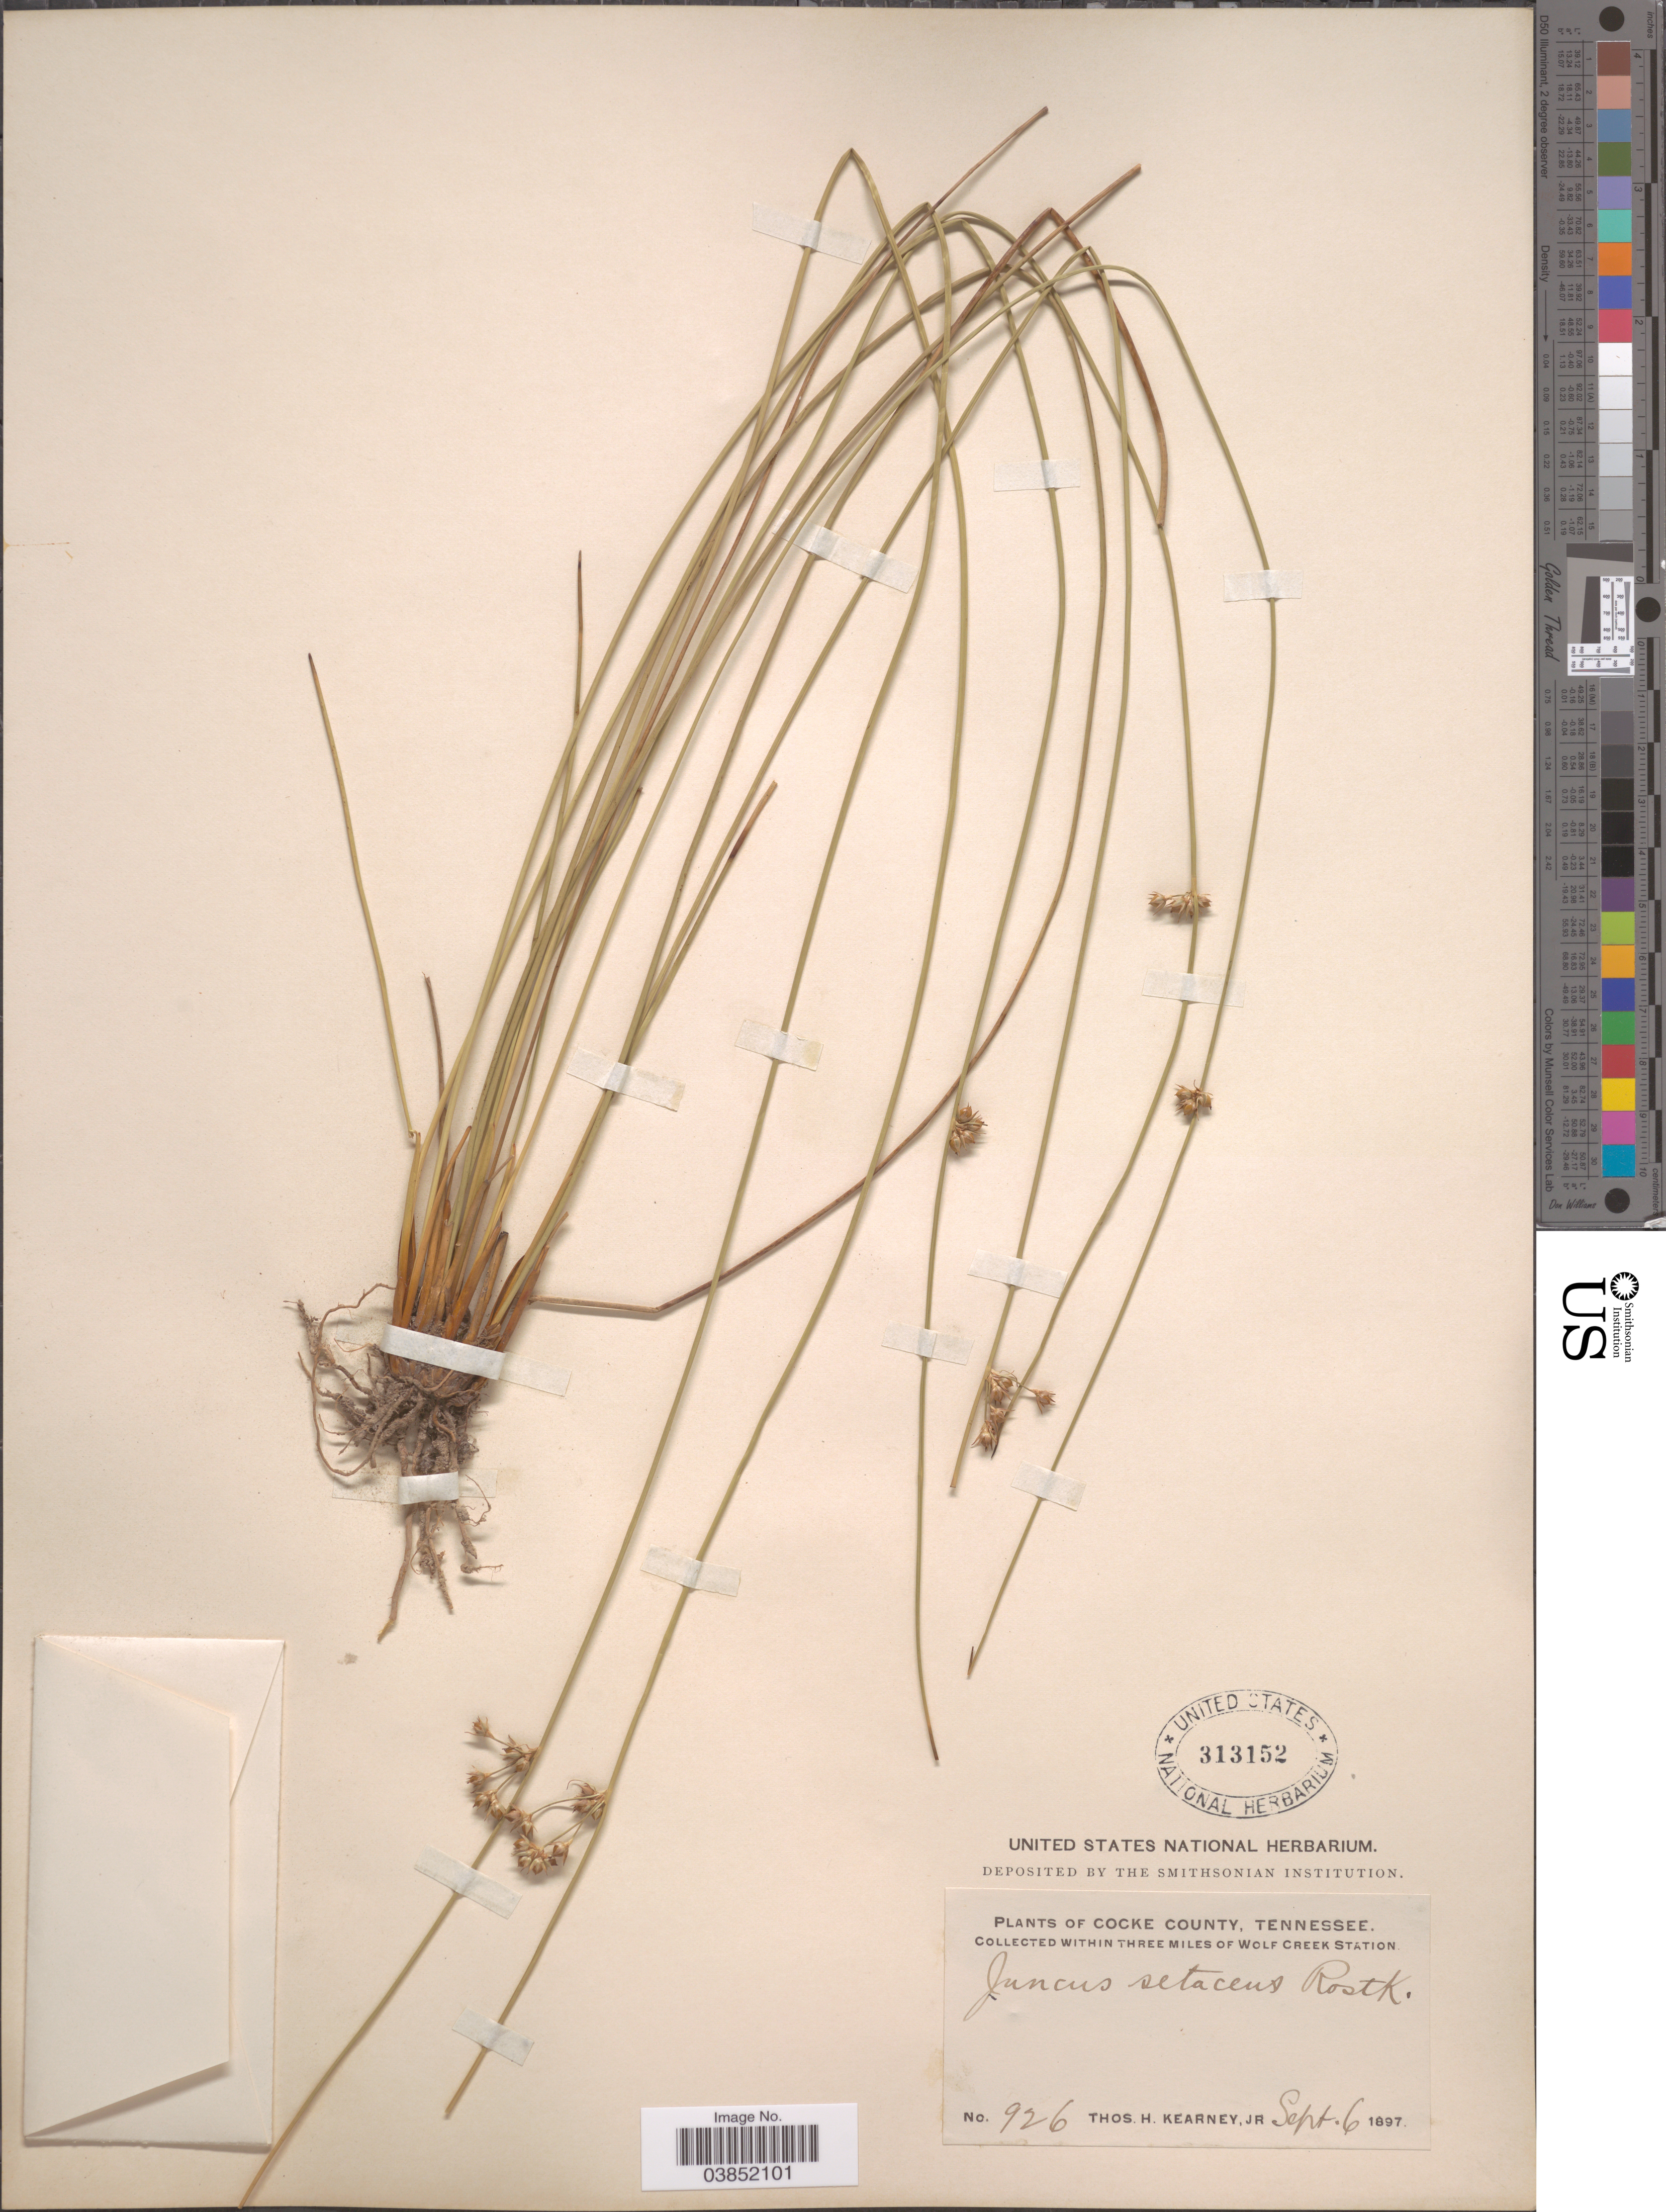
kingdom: Plantae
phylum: Tracheophyta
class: Liliopsida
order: Poales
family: Juncaceae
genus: Juncus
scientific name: Juncus coriaceus Mack.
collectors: T. H. Kearney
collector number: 926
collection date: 1897-09-06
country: United States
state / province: Tennessee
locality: Cocke County. Within three miles of Wolf Creek Station.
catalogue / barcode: US 313152